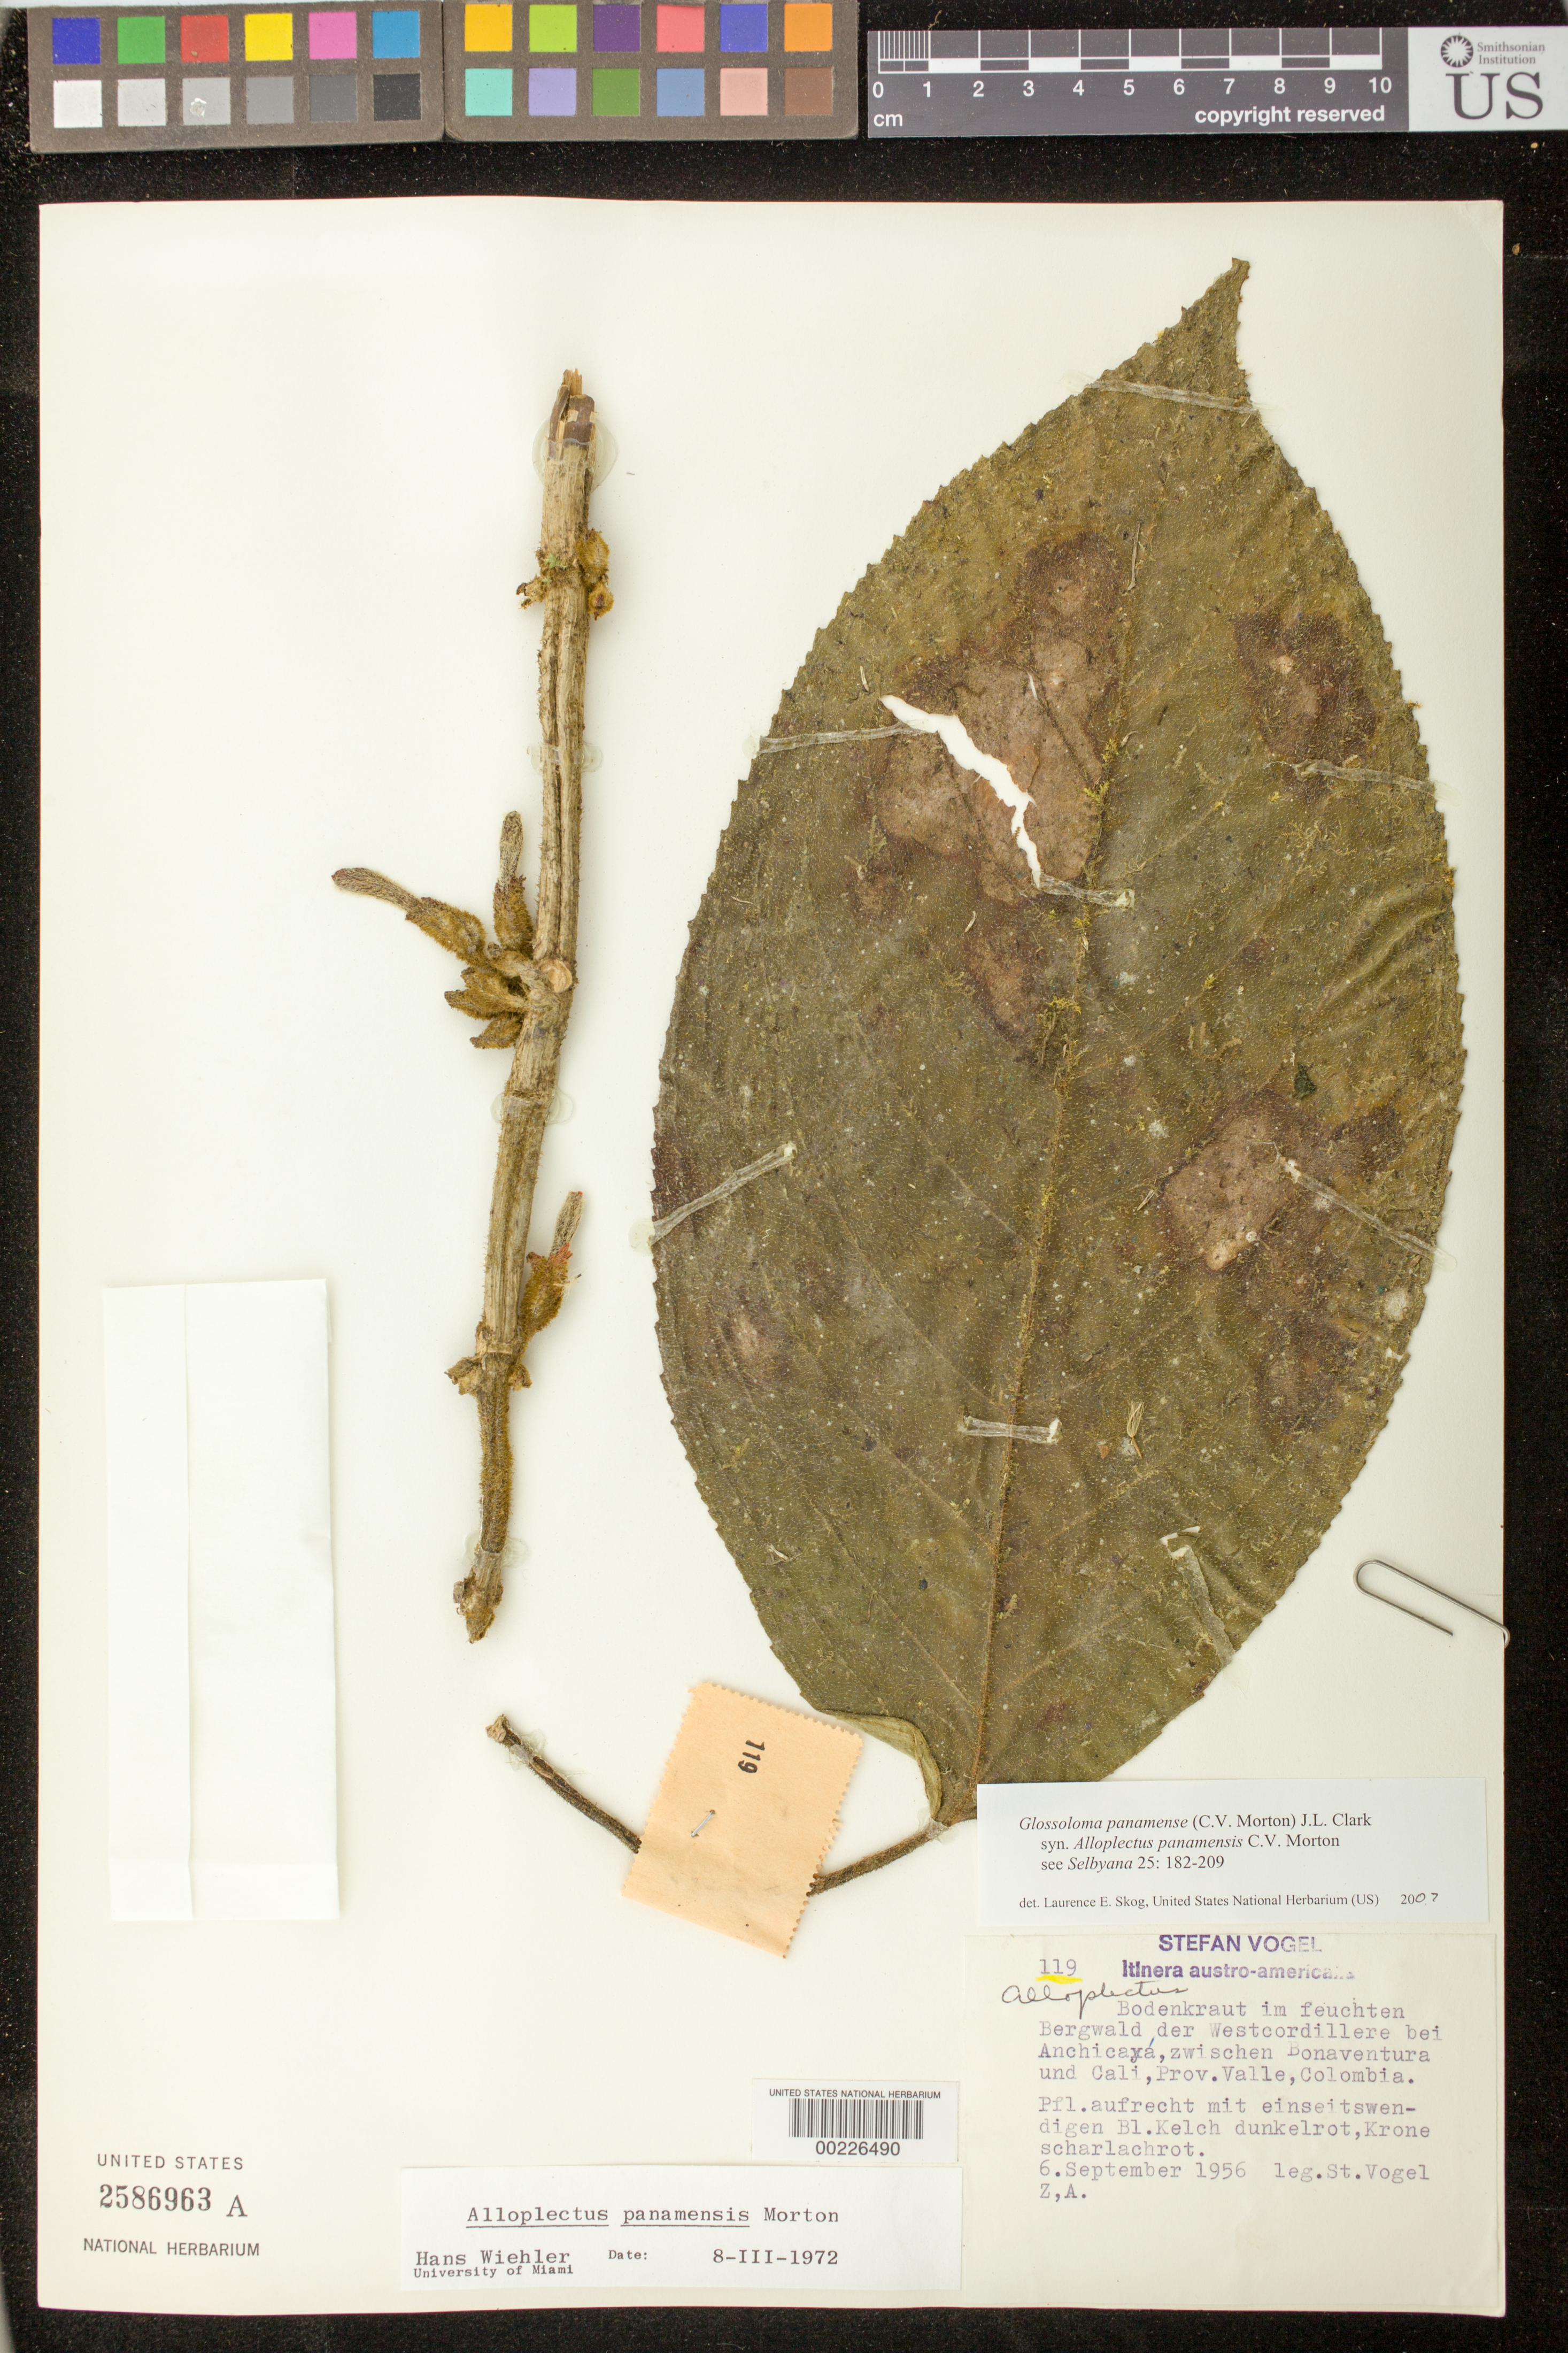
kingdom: Plantae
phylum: Tracheophyta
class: Magnoliopsida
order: Lamiales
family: Gesneriaceae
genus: Glossoloma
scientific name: Glossoloma panamense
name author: (C.V. Morton) J.L. Clark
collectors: S. Vogel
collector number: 119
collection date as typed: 06 Sep 1956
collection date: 1956-09-06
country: Colombia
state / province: Valle del Cauca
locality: Cordillera Occidental by Anchicaya, between Buenaventura & Cali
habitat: Moist rainforest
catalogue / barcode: US 2586963A